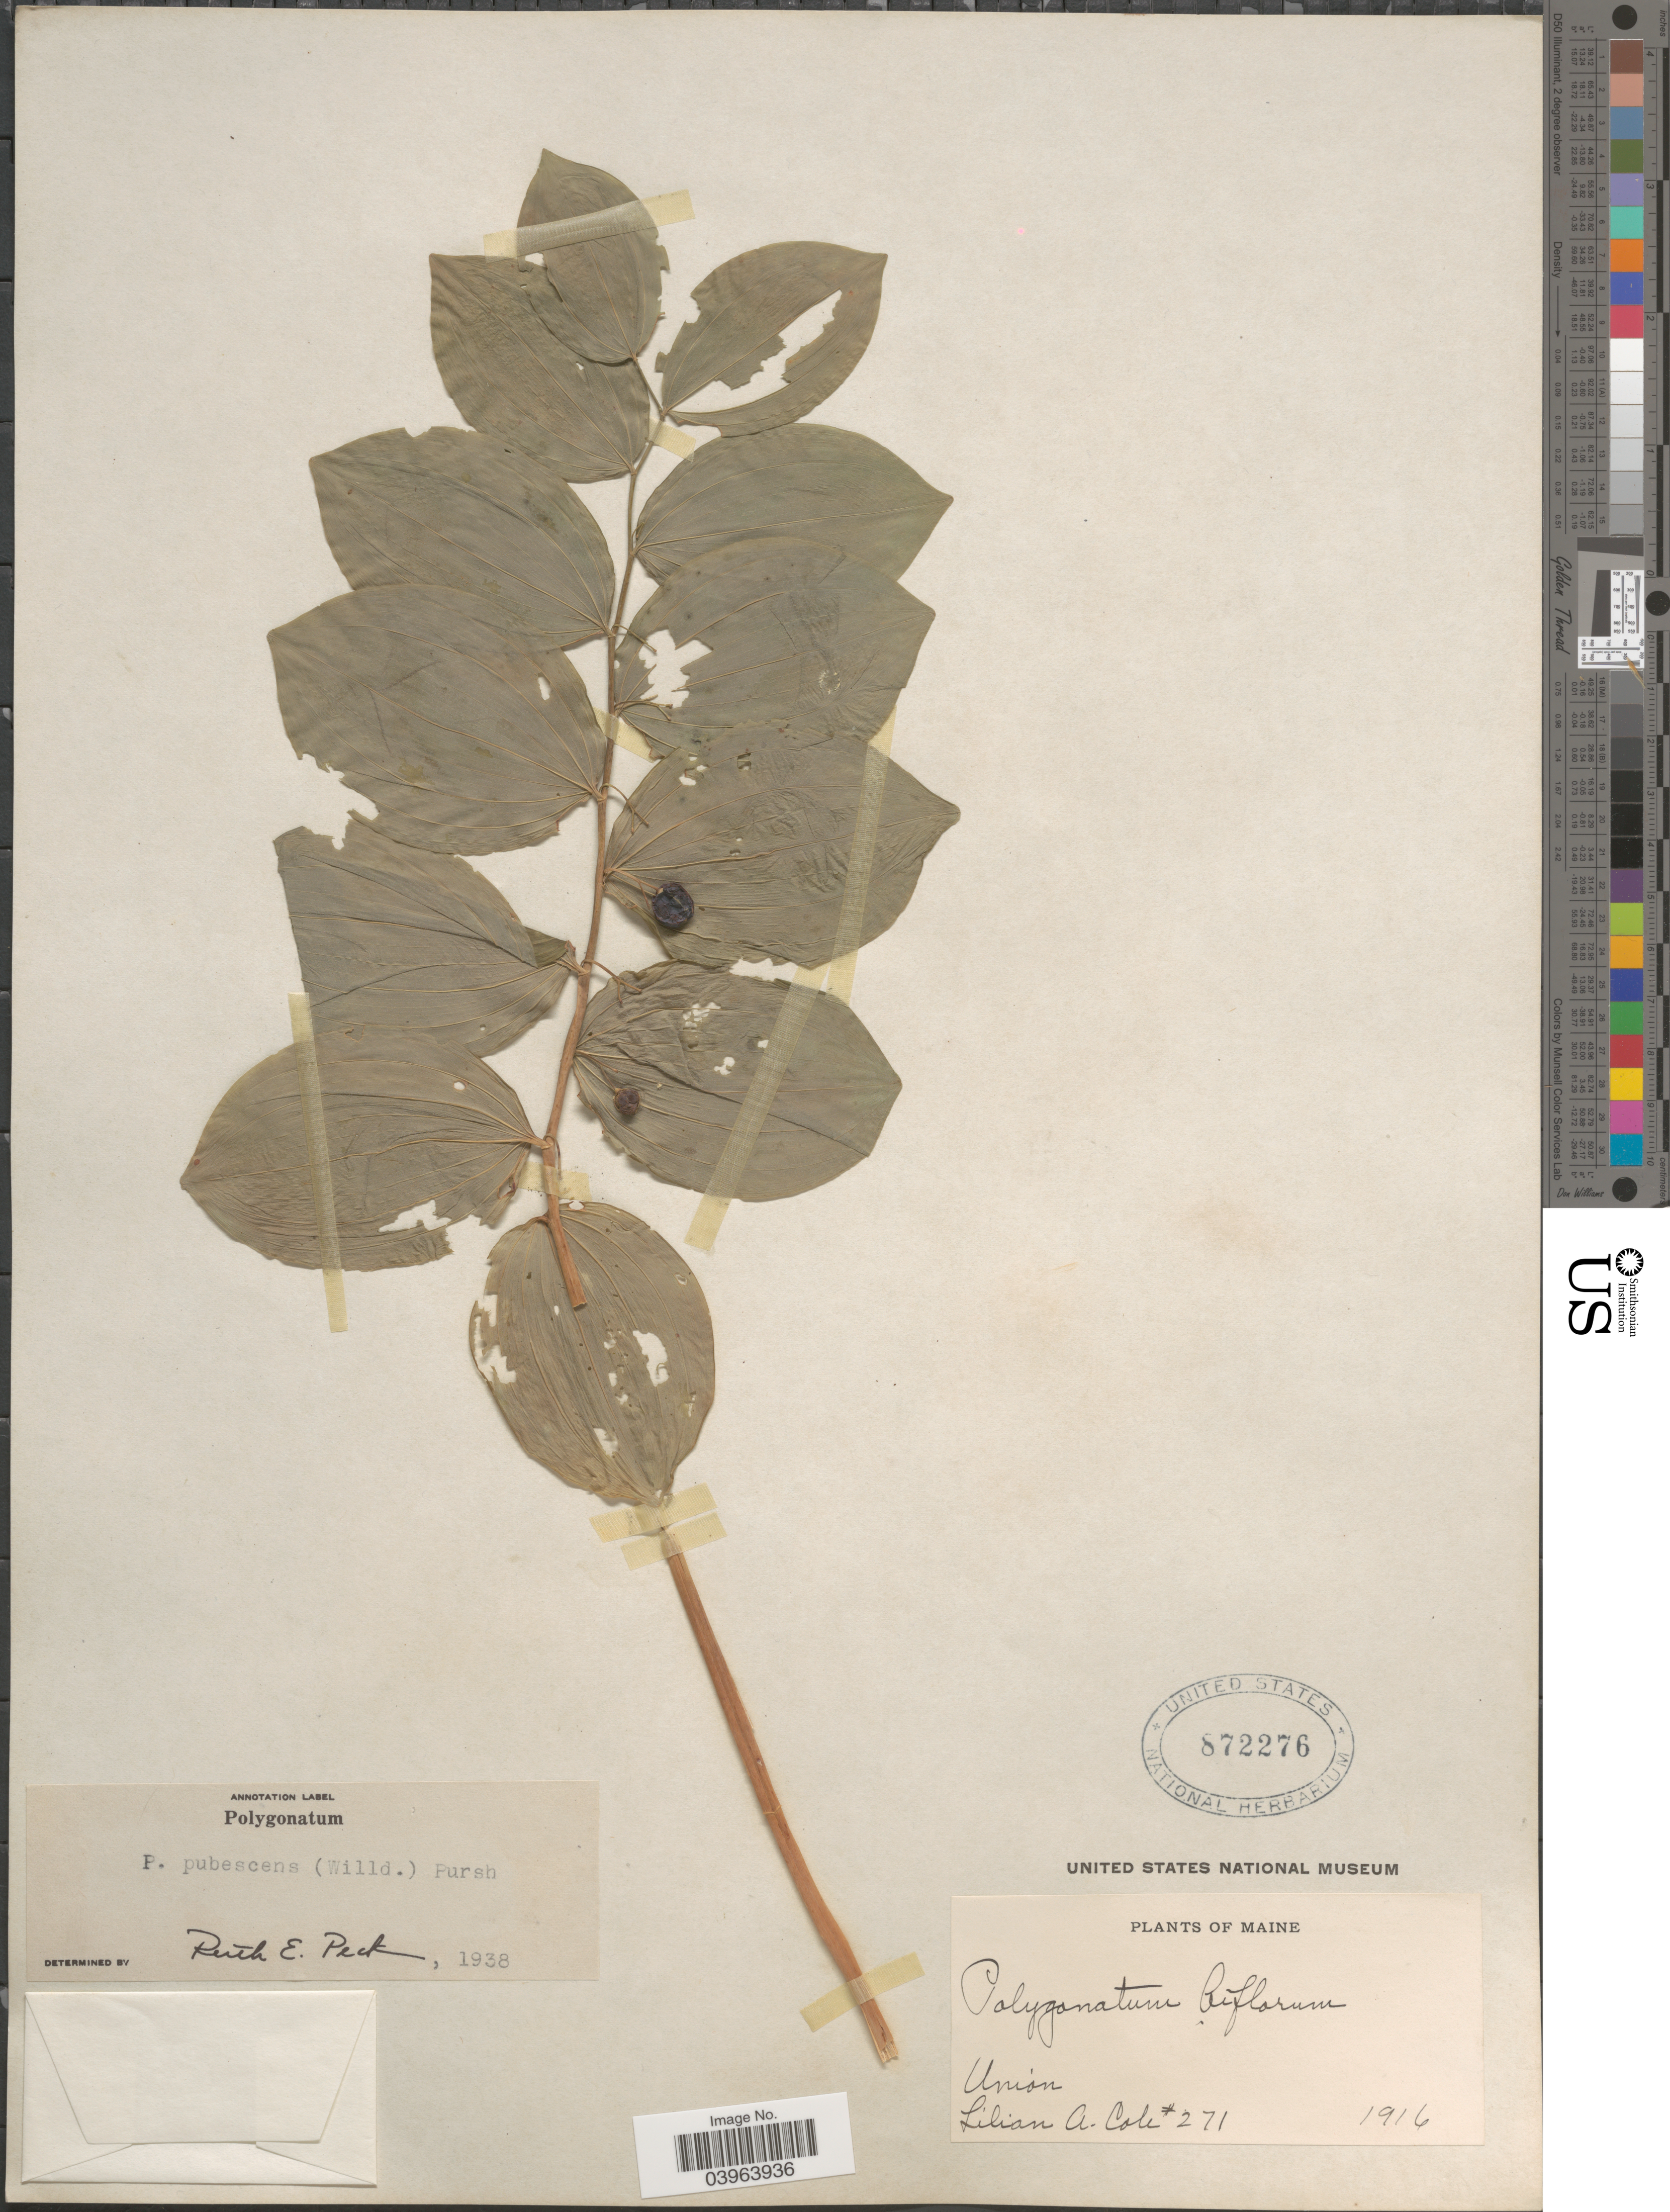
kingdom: Plantae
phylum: Tracheophyta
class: Liliopsida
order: Asparagales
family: Asparagaceae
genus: Polygonatum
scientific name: Polygonatum pubescens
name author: (Willd.) Pursh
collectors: L. A. Cole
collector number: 271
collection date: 1916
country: United States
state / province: Maine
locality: Union.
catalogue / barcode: US 872276